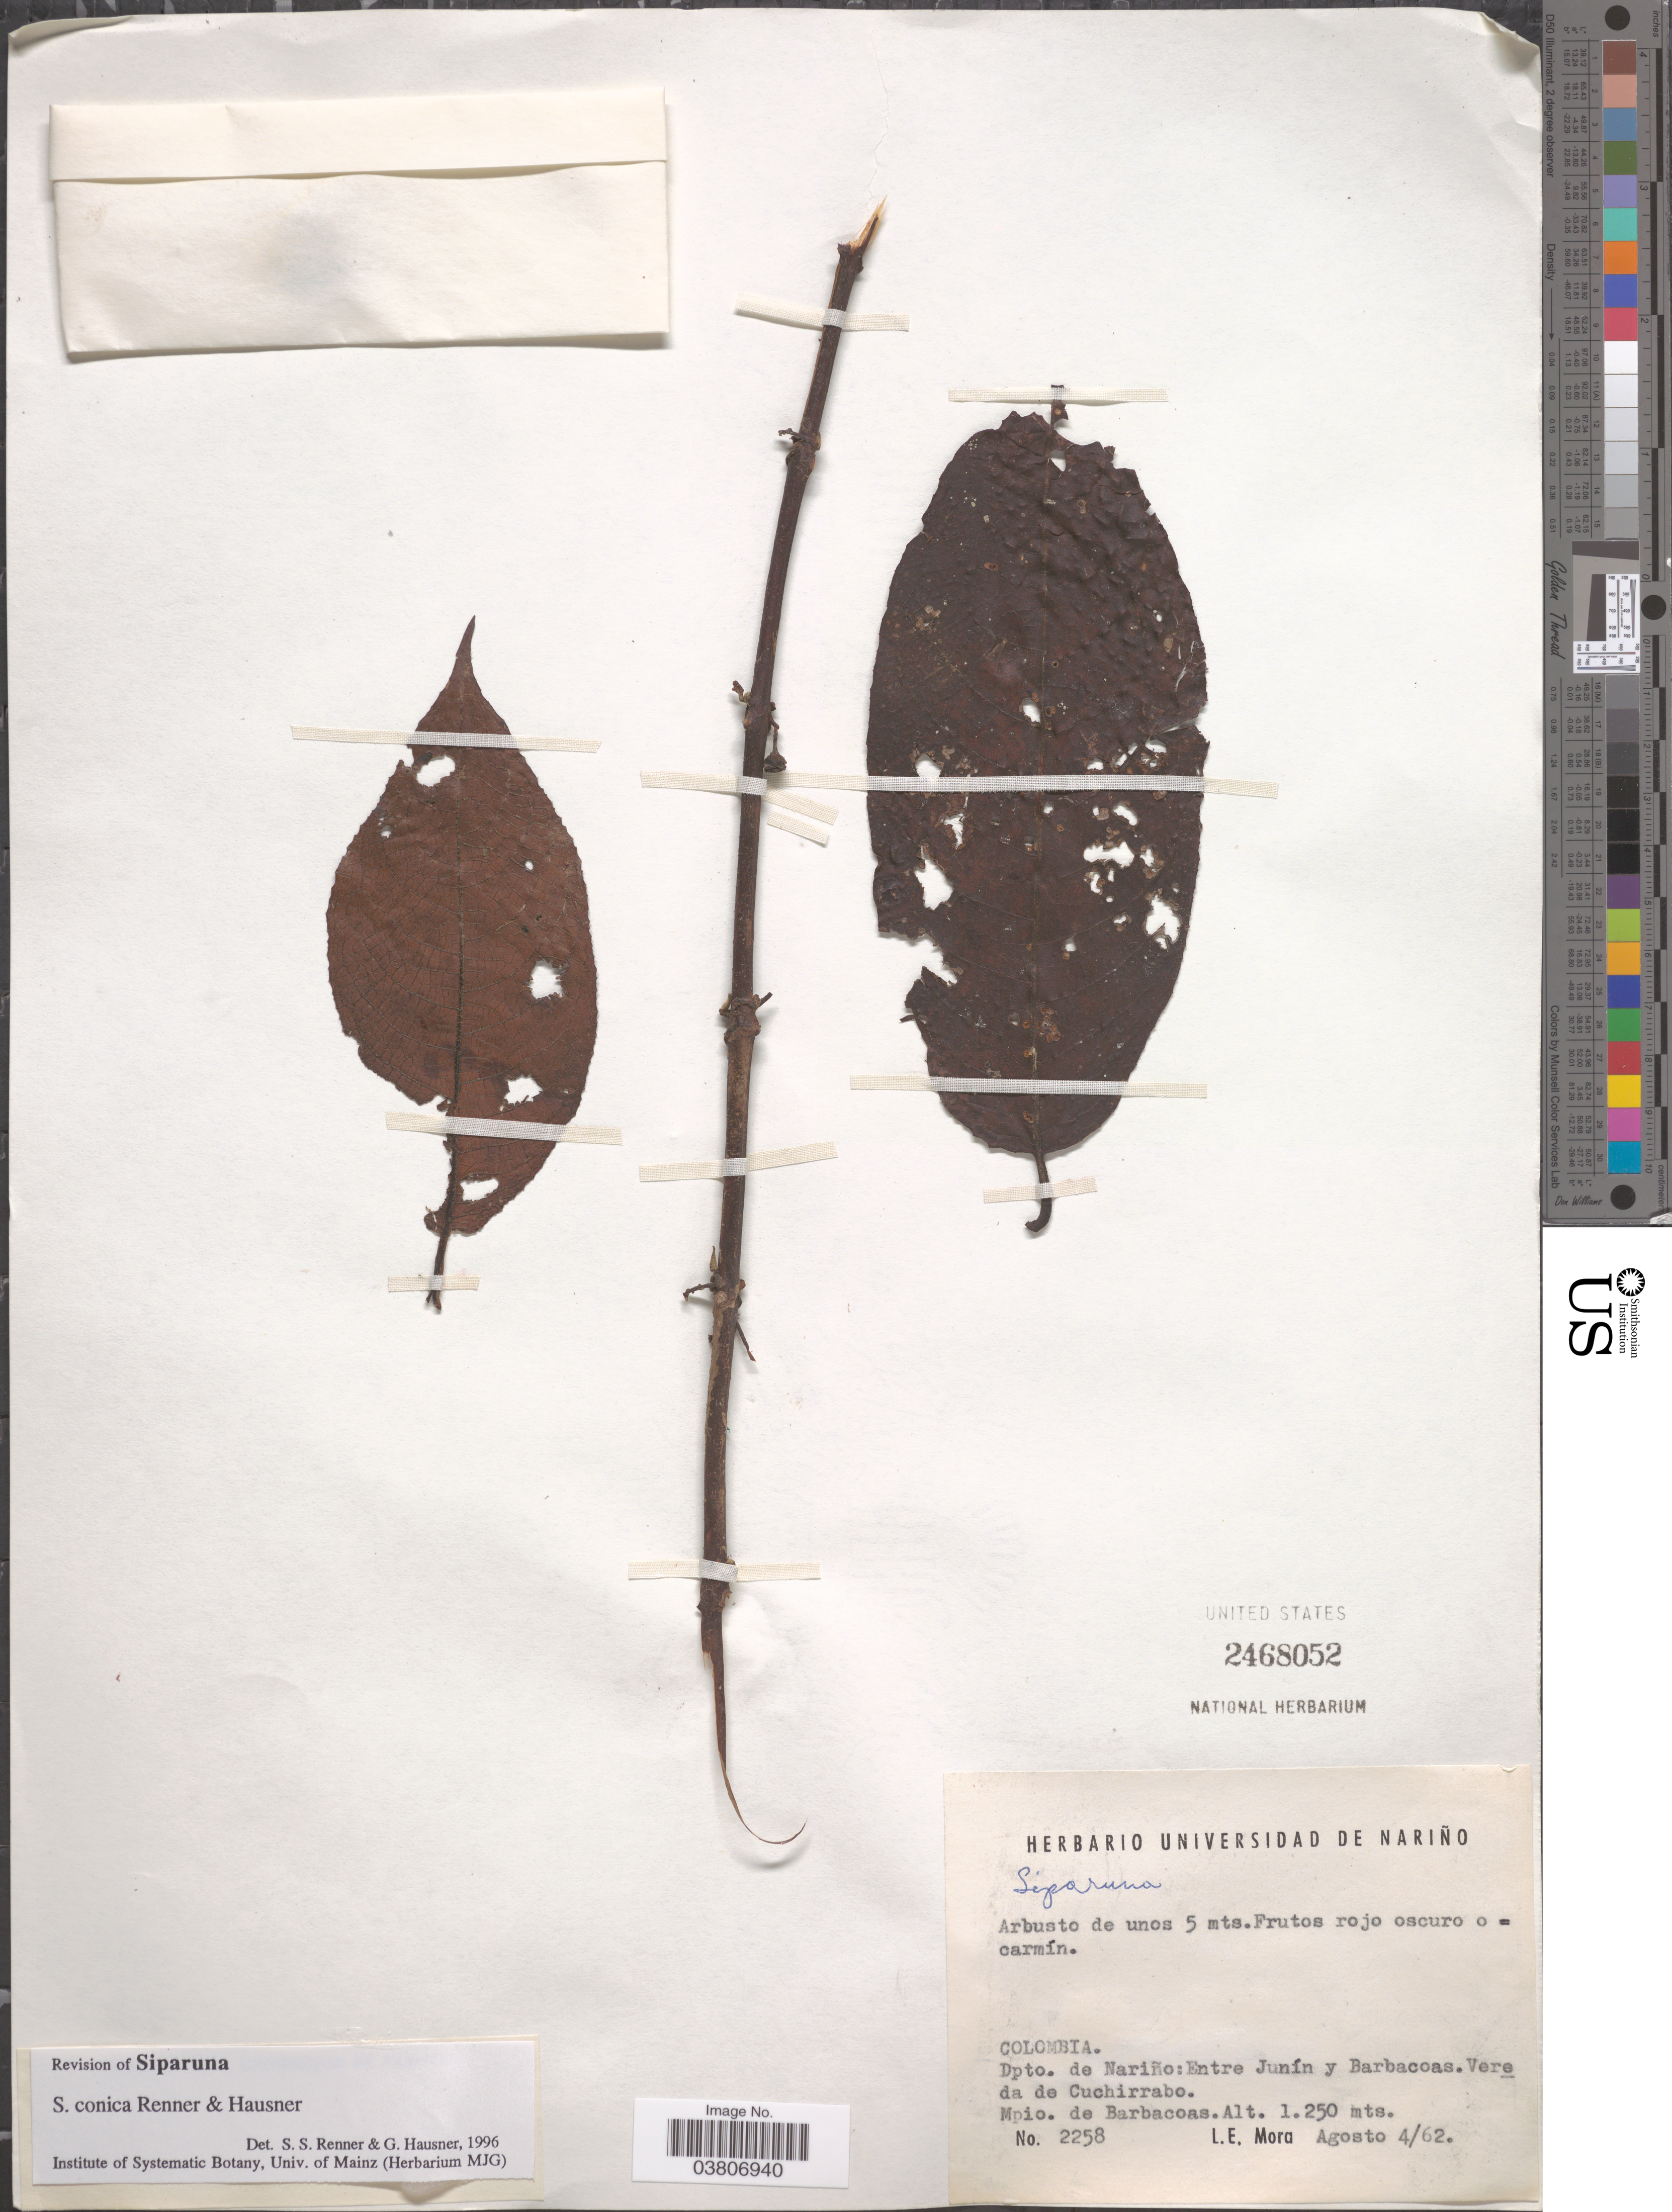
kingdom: Plantae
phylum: Tracheophyta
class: Magnoliopsida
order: Laurales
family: Siparunaceae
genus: Siparuna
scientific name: Siparuna conica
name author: S.S. Renner & Hausner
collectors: L. Mora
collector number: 2258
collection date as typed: Transcribed d/m/y: 4/8/62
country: Colombia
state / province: Nariño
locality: Dpto. de Nariño: Entre Junín y Barbacoas. Vereda de Cuchirrabo. Mpio. de Barbacoas.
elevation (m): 1250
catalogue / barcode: US 2468052